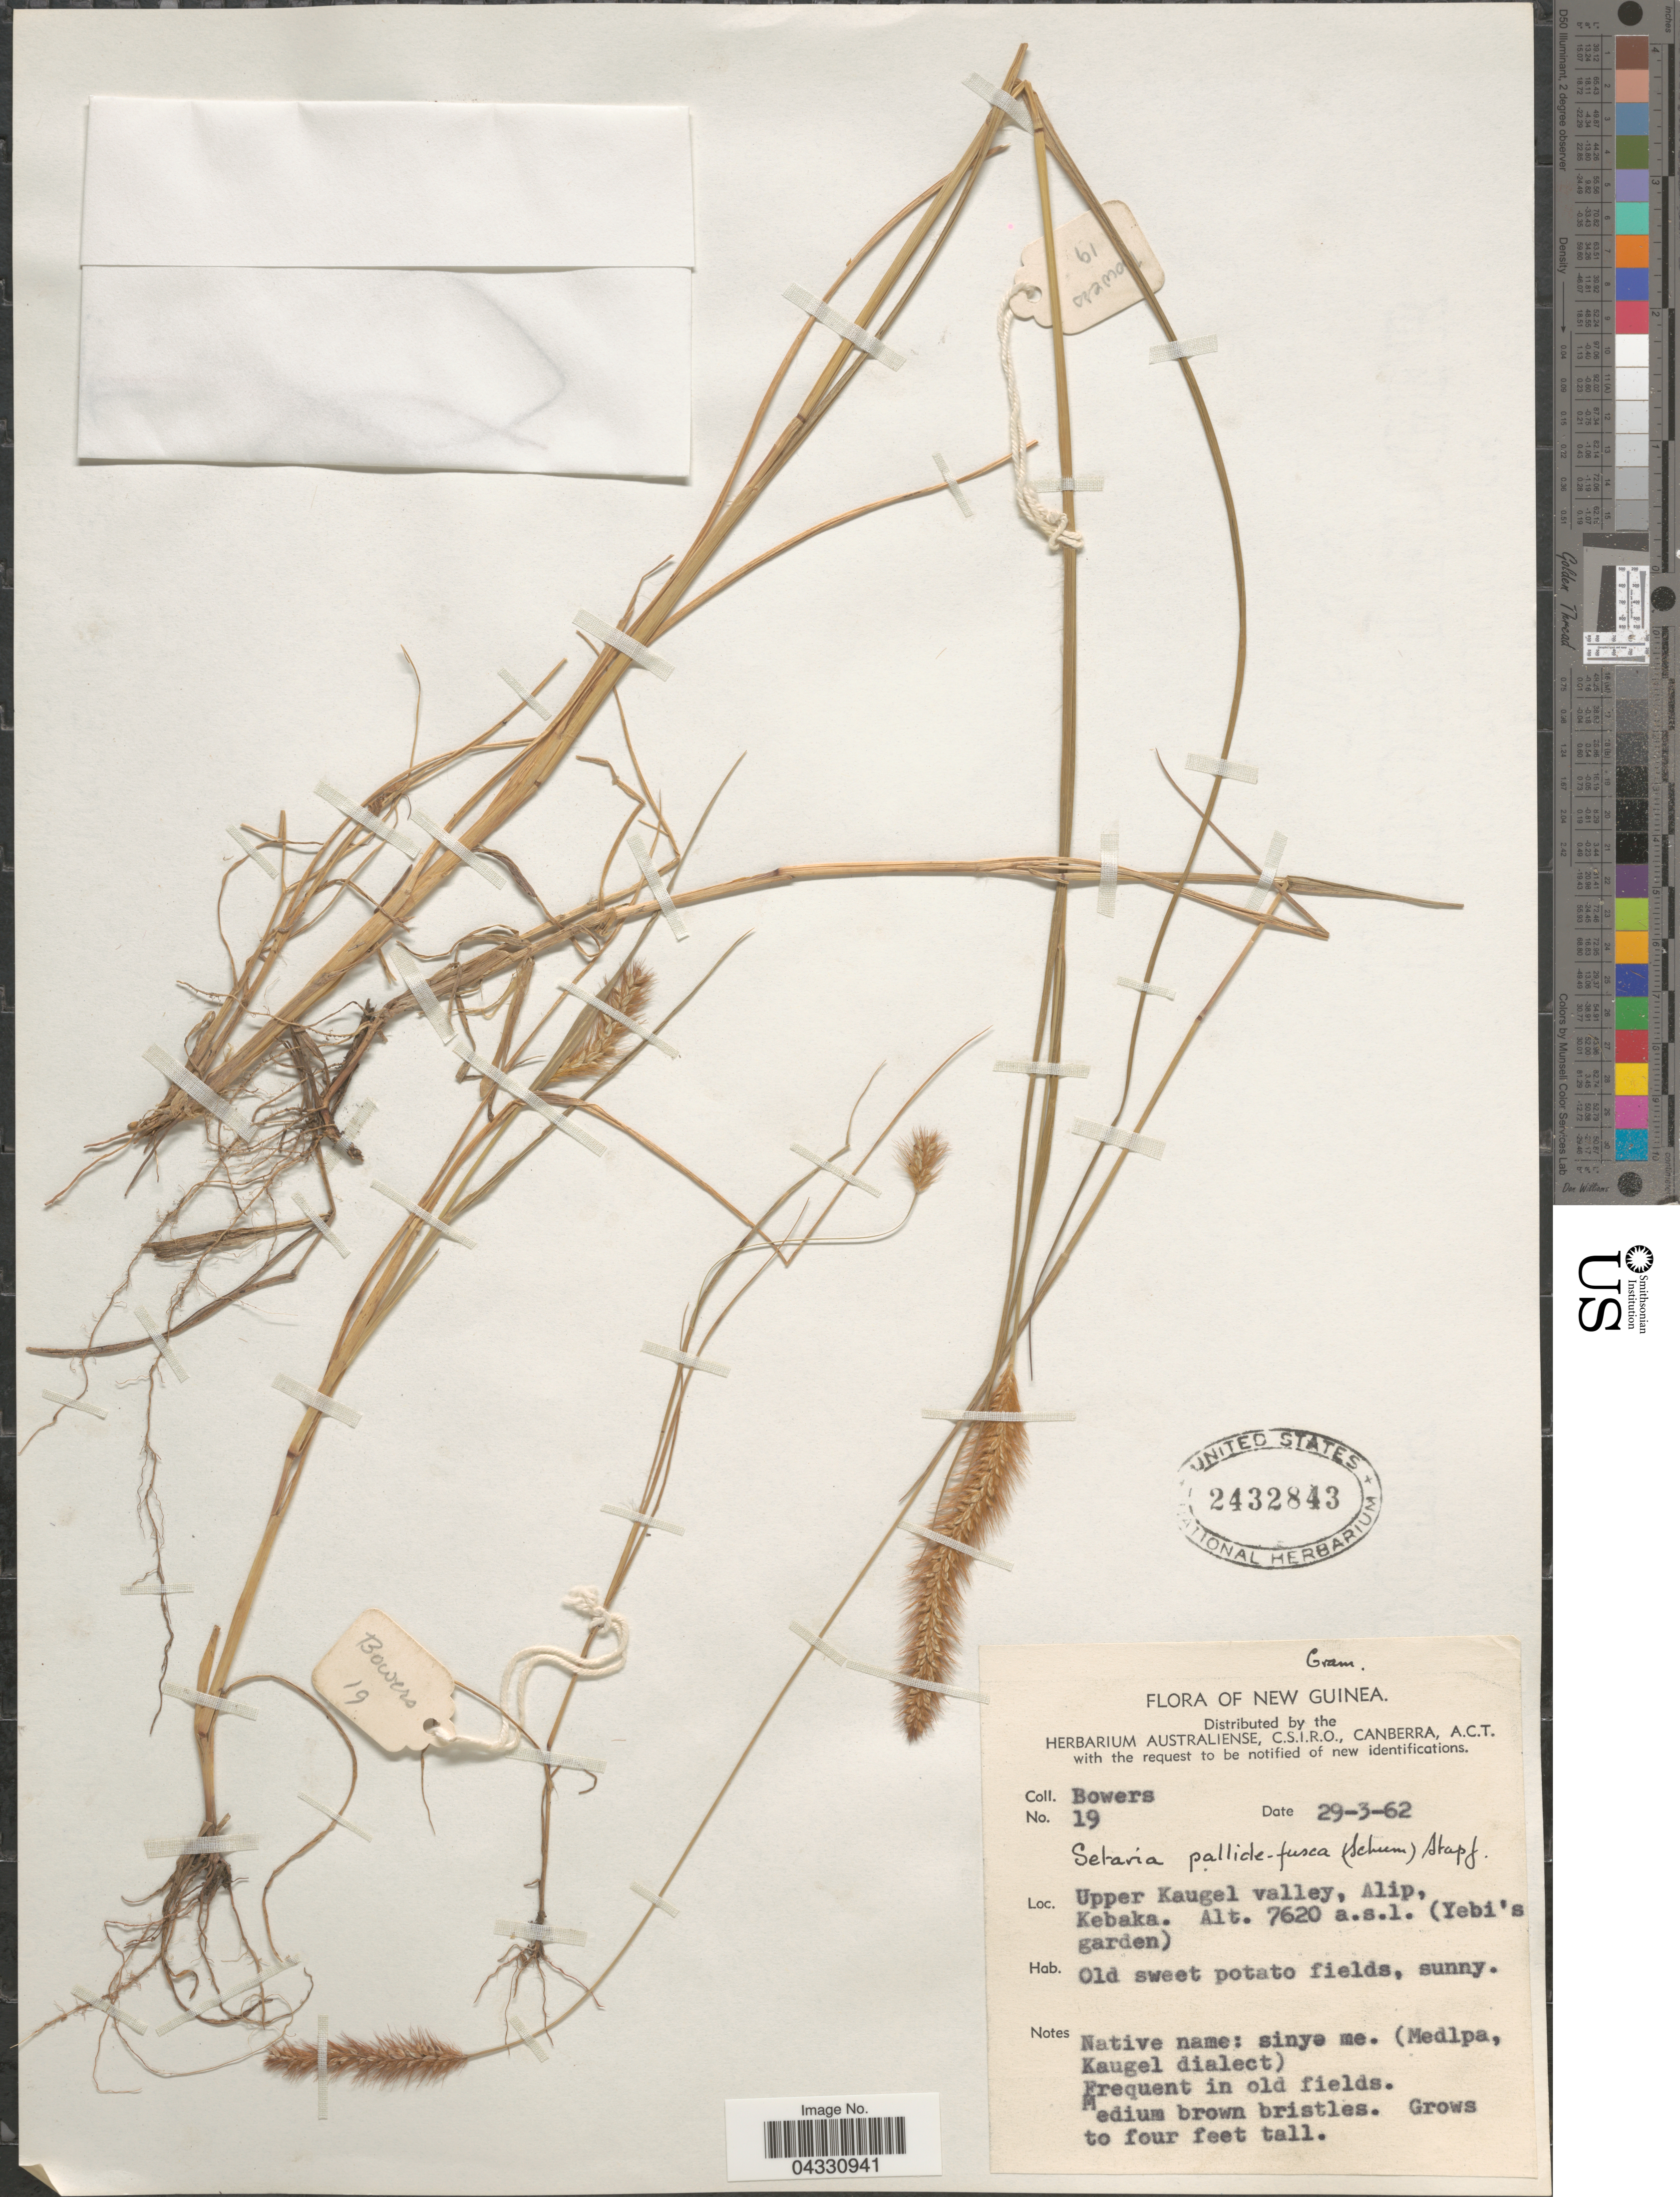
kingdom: Plantae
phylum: Tracheophyta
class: Liliopsida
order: Poales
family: Poaceae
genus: Setaria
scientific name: Setaria pallide-fusca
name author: (Schumach.) Stapf & C.E. Hubb.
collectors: -. Bowers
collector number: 19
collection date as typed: Transcribed d/m/y: 29/3/62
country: Papua New Guinea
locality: New Guinea. Upper Kaugel valley, Alip, Kebaka. (Yebi's garden).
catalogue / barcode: US 2432843